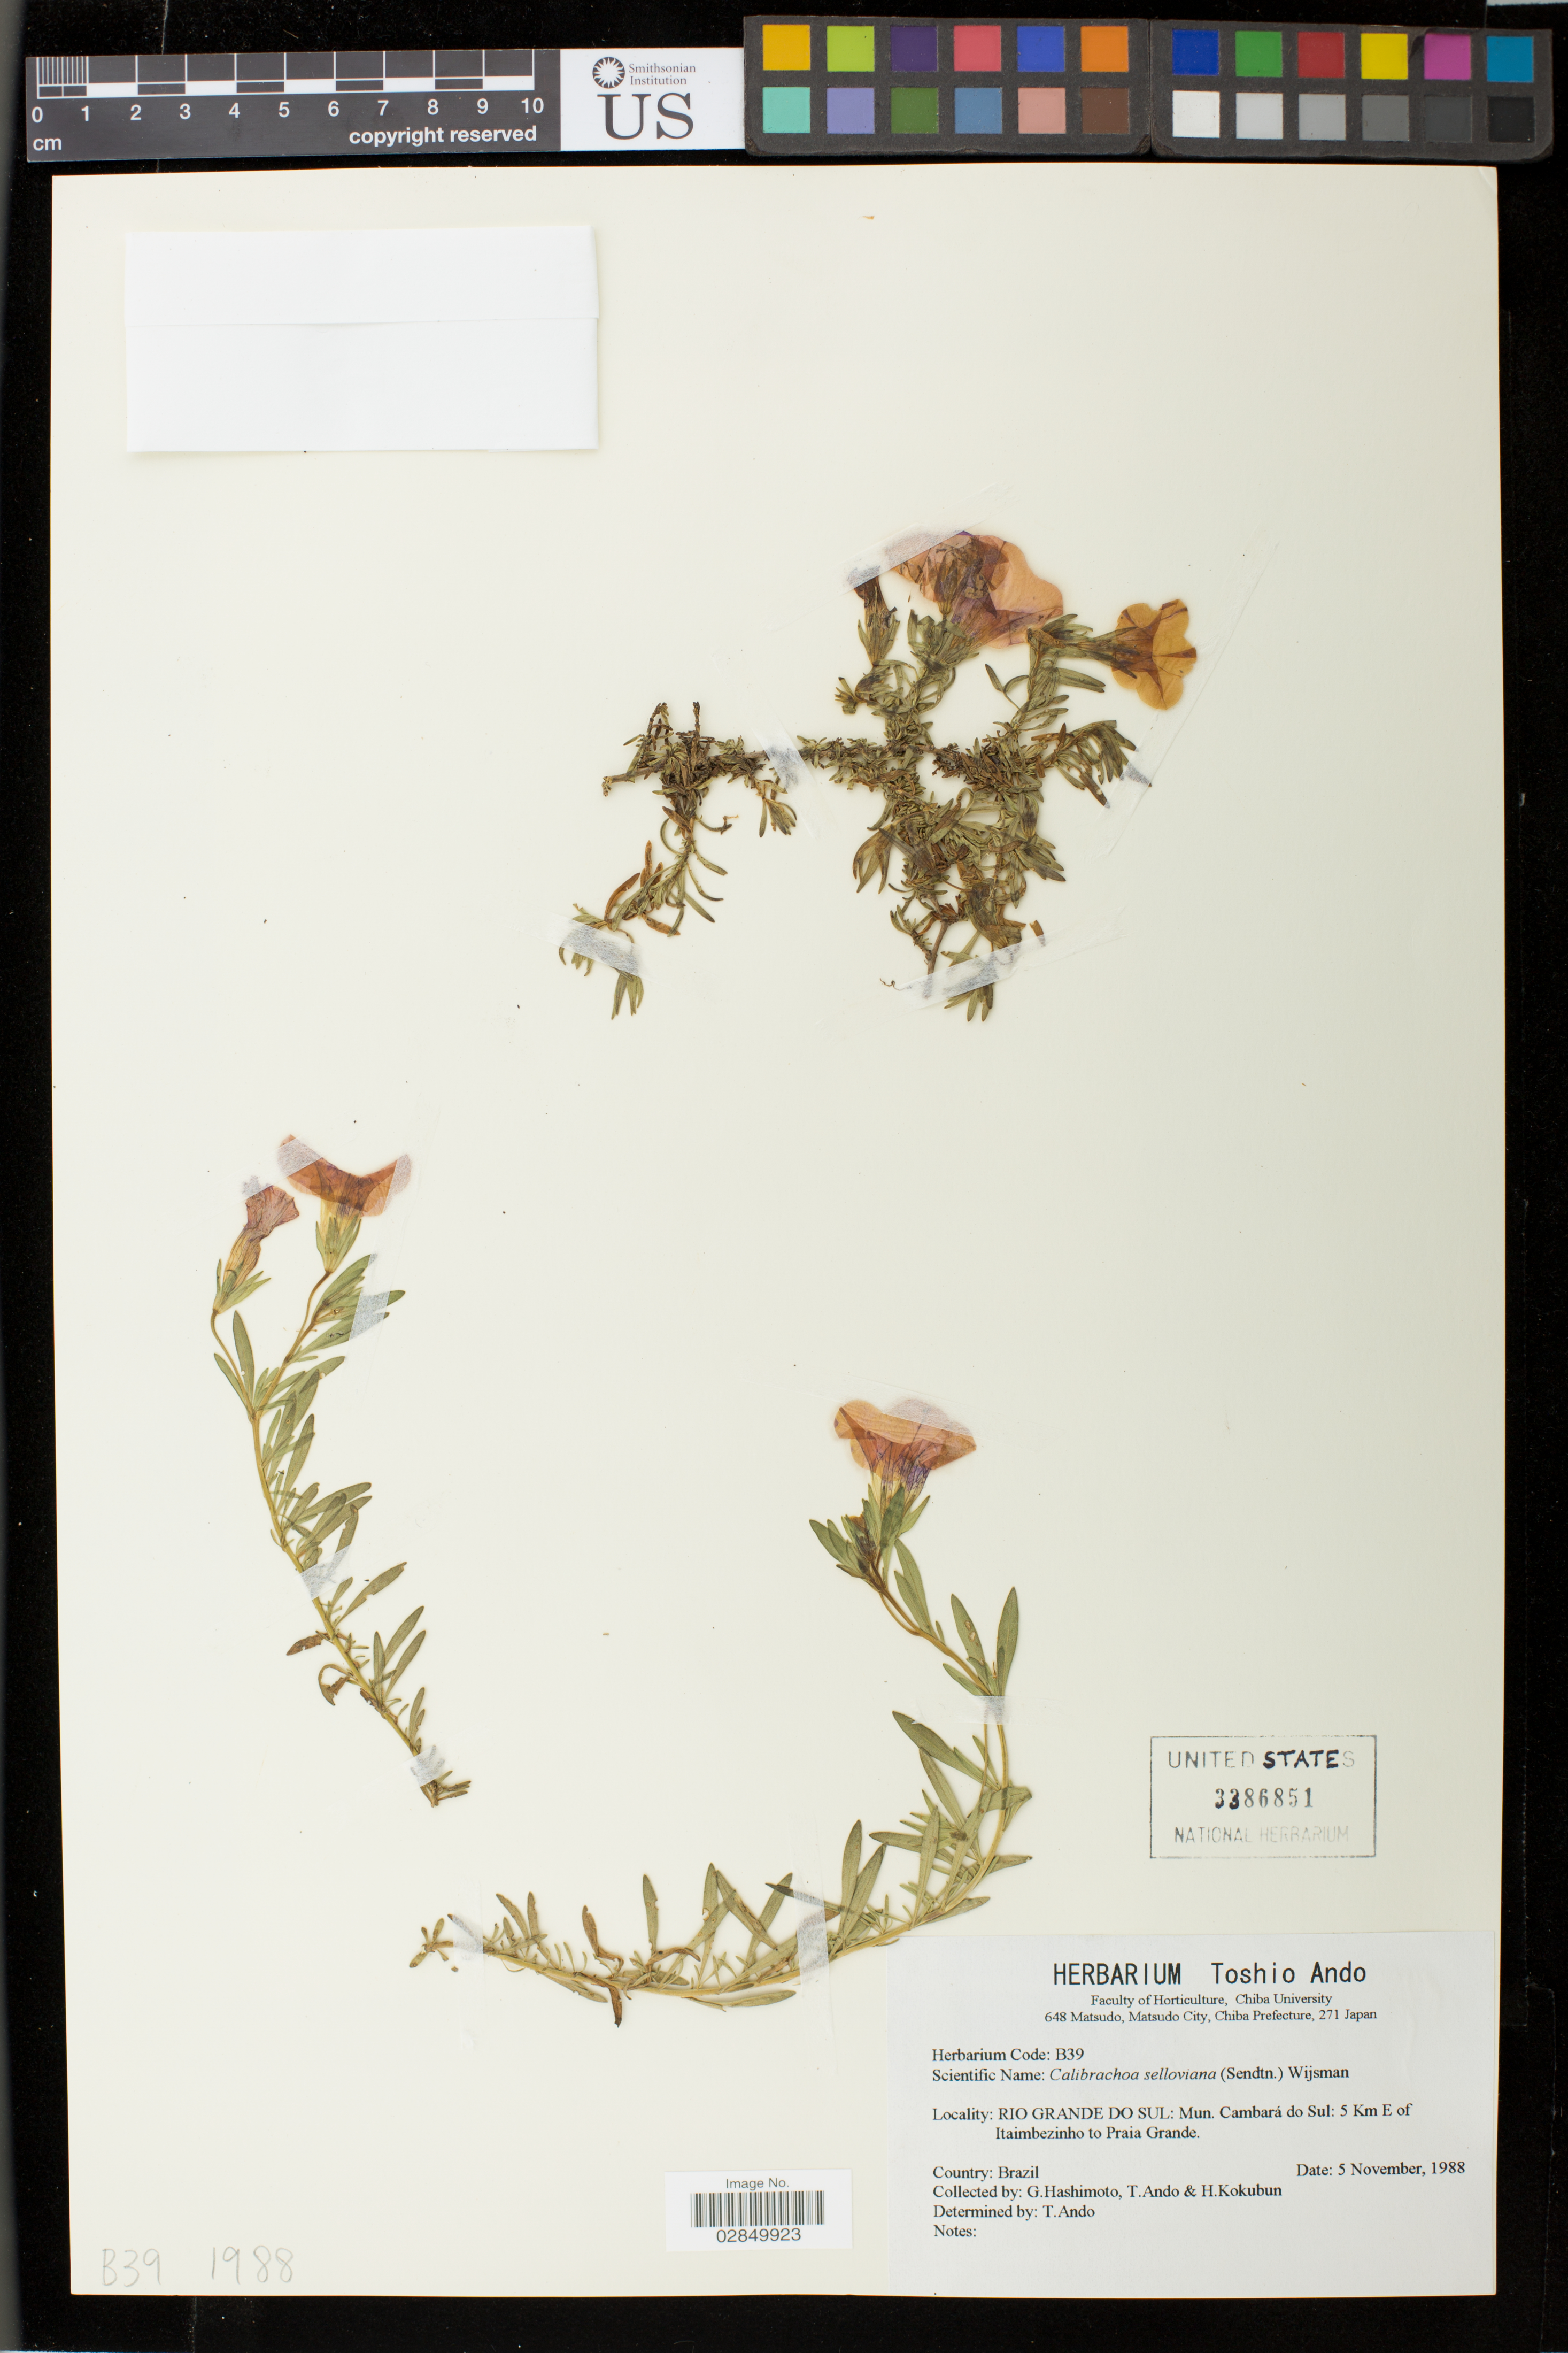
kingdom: Plantae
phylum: Tracheophyta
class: Magnoliopsida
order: Solanales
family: Solanaceae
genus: Calibrachoa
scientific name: Calibrachoa sellowiana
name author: (Sendtn.) Wijsman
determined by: Ando, T.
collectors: G. Hashimoto, T. Ando & H. Kokubun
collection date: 1988-11-05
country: Brazil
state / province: Rio Grande do Sul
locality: Mu. Cambara do Sul: 5 Km E of Itaimbezinho to Praia Grande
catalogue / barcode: US 3386851